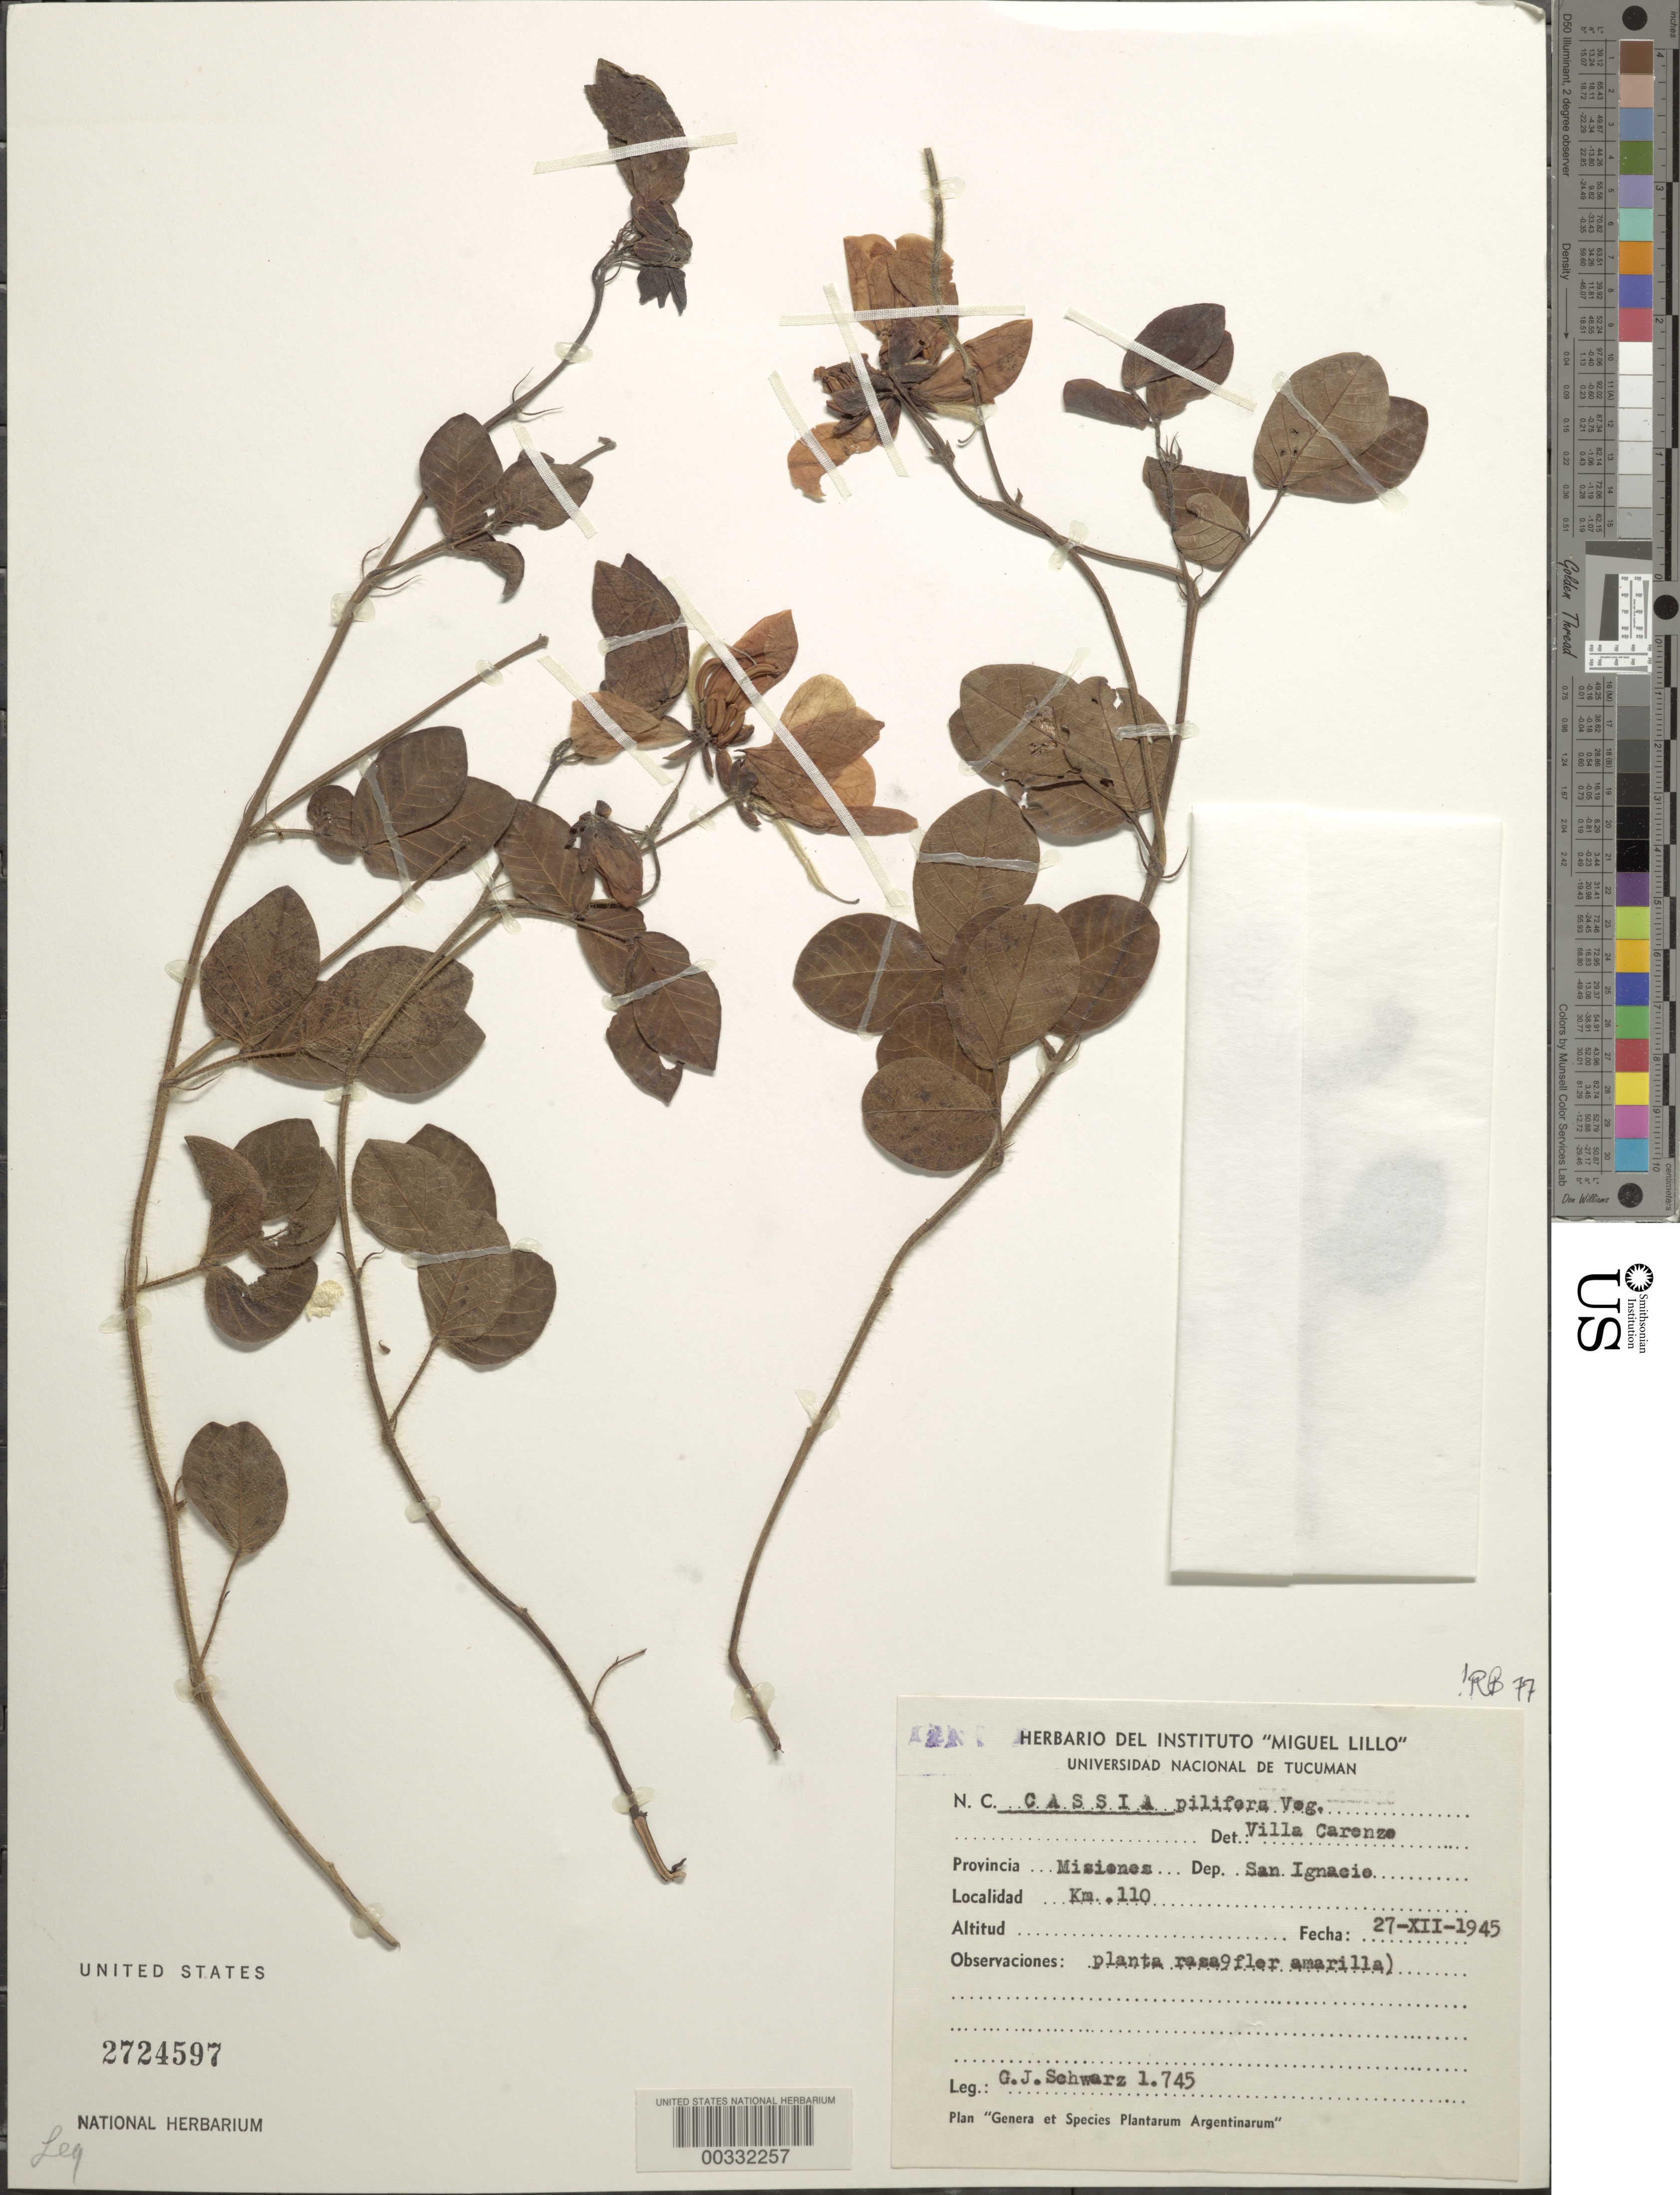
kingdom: Plantae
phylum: Tracheophyta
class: Magnoliopsida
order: Fabales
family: Fabaceae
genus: Senna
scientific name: Senna pilifera var. pilifera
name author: (Vogel) H.S. Irwin & Barneby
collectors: G. J. Schwarz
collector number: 1745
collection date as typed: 27 Dec 1945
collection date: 1945-12-27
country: Argentina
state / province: Misiones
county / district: San Ignacio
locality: Km 110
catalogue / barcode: US 2724597